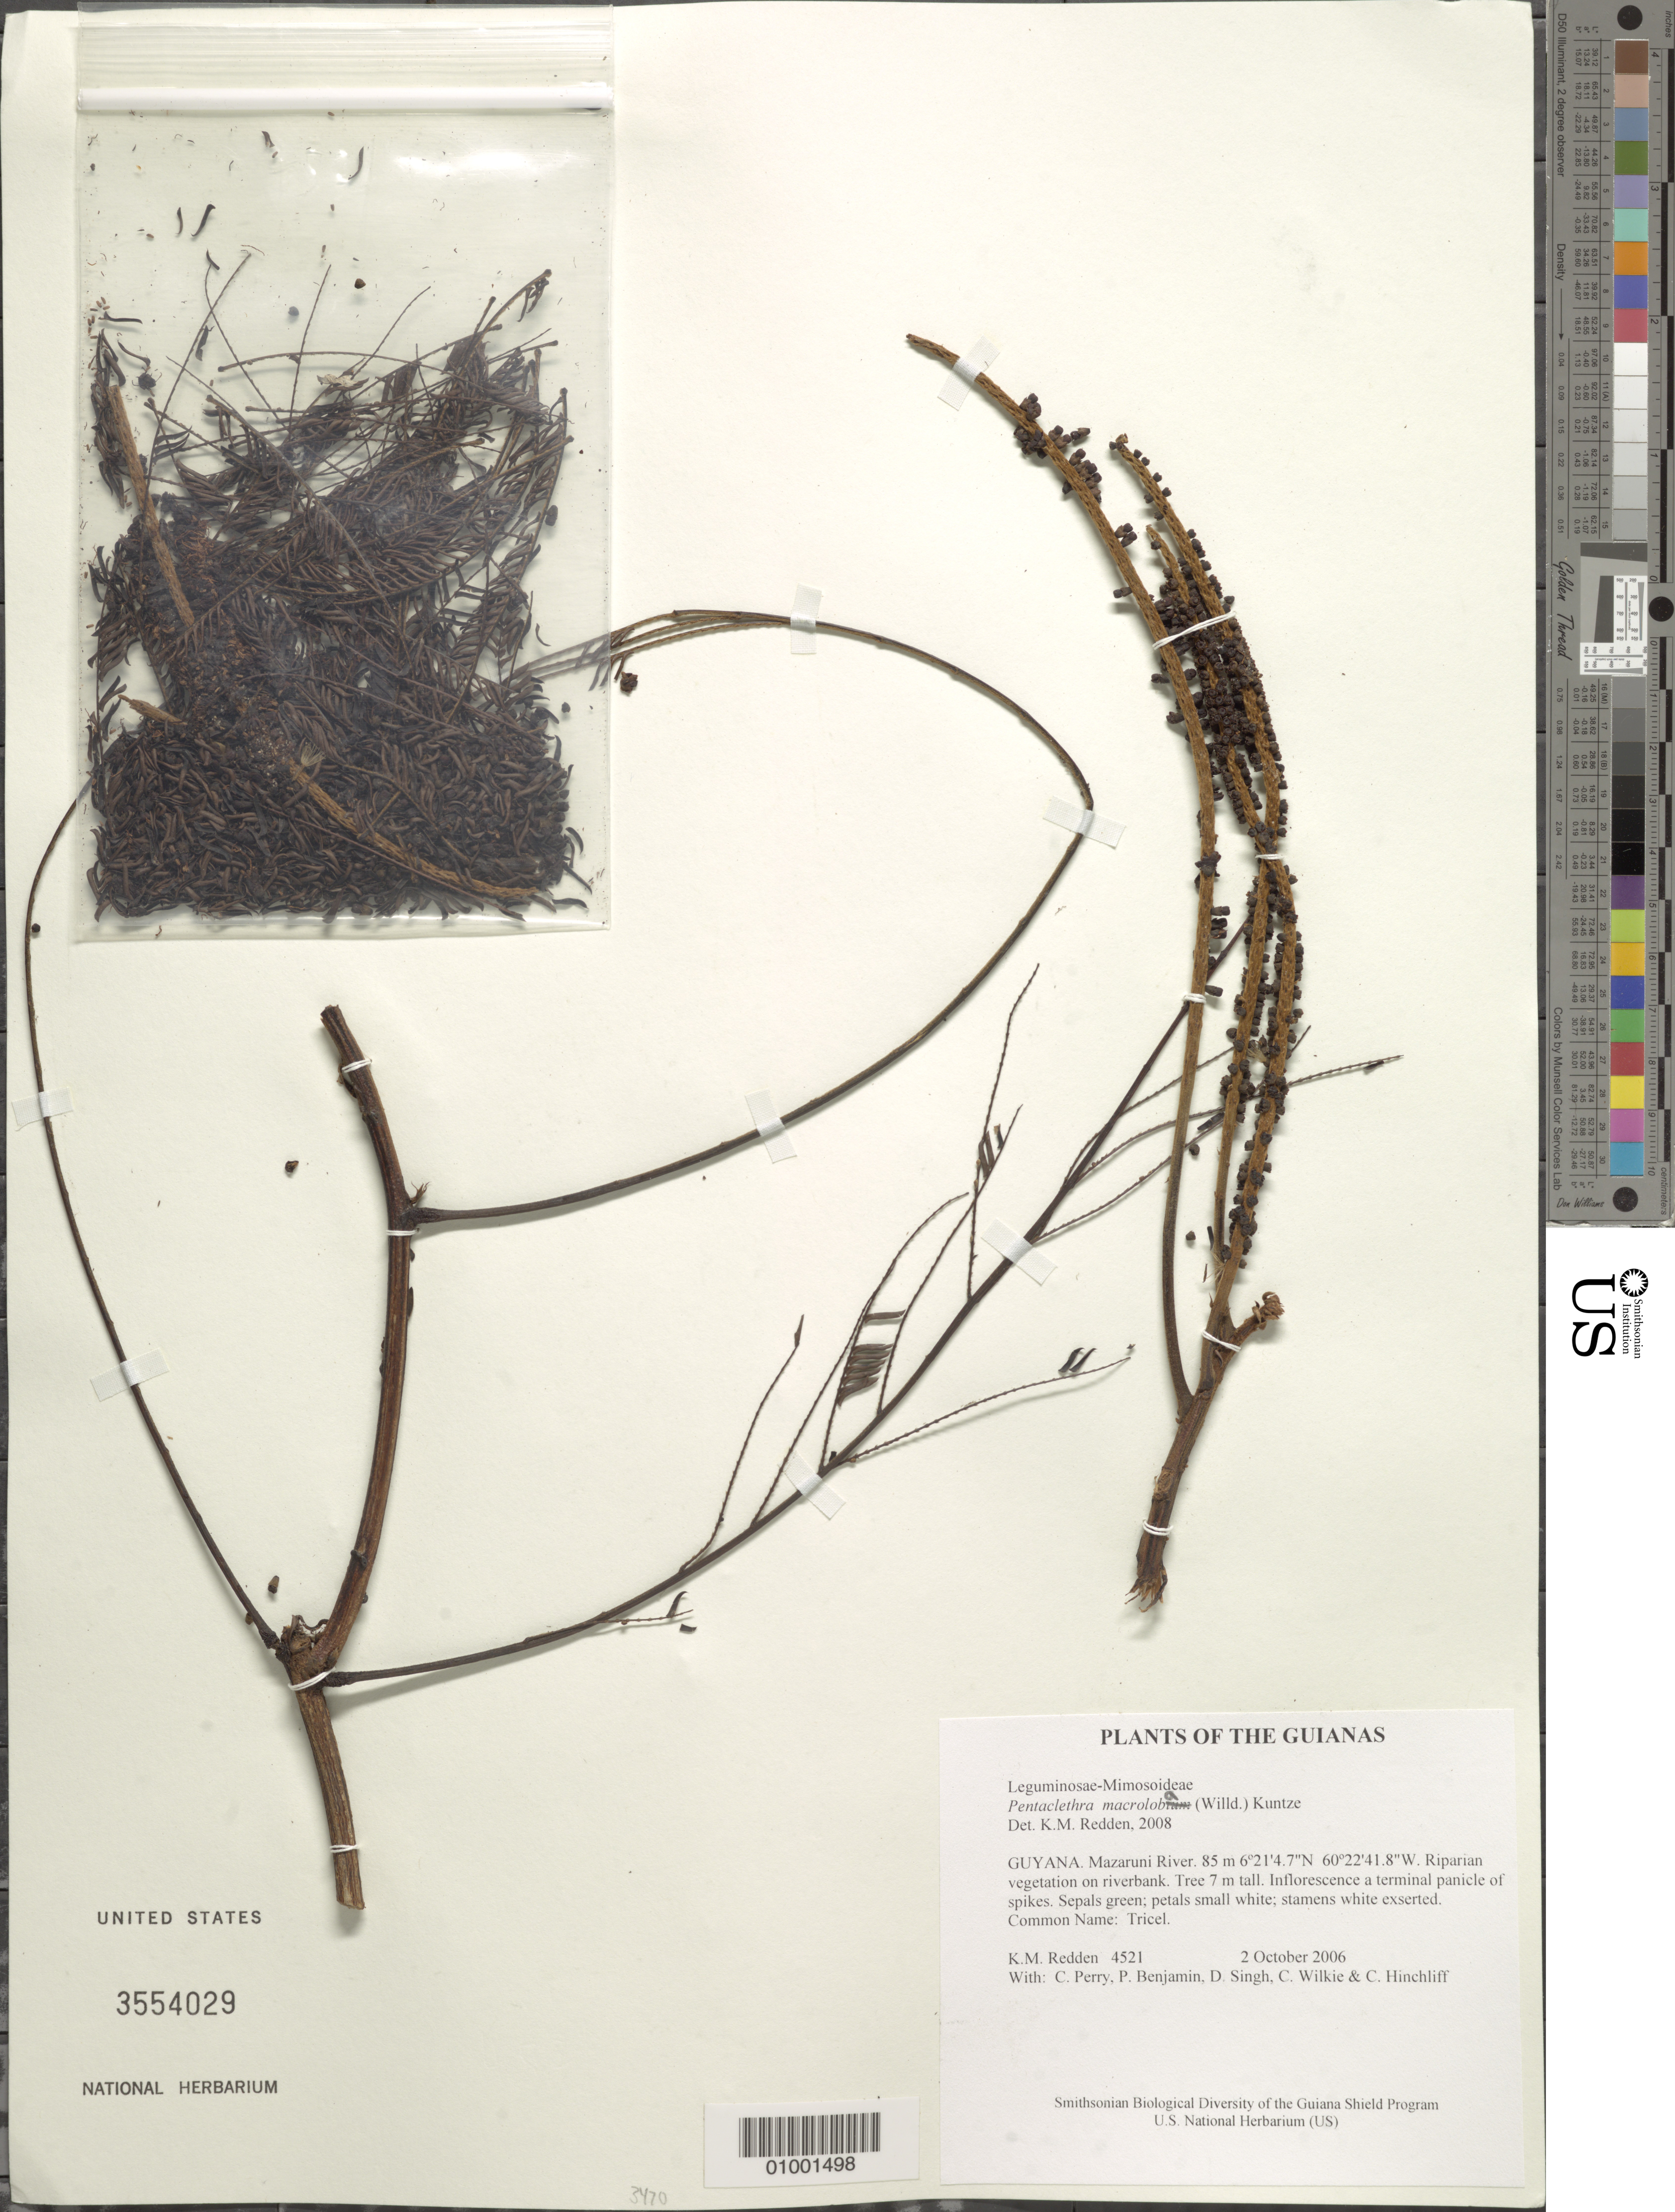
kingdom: Plantae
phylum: Tracheophyta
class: Magnoliopsida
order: Fabales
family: Fabaceae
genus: Pentaclethra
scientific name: Pentaclethra macroloba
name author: (Willd.) Kuntze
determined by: Redden, K. M.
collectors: K. M. Redden, C. Perry, P. Benjamin, D. Singh, C. Wilkie & C. E. Hinchliff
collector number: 4521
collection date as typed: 2 October 2006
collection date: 2006-10-02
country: Guyana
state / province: Cuyuni-Mazaruni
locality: Mazaruni River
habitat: Riparian vegetation on riverbank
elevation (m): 85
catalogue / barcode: US 3554029